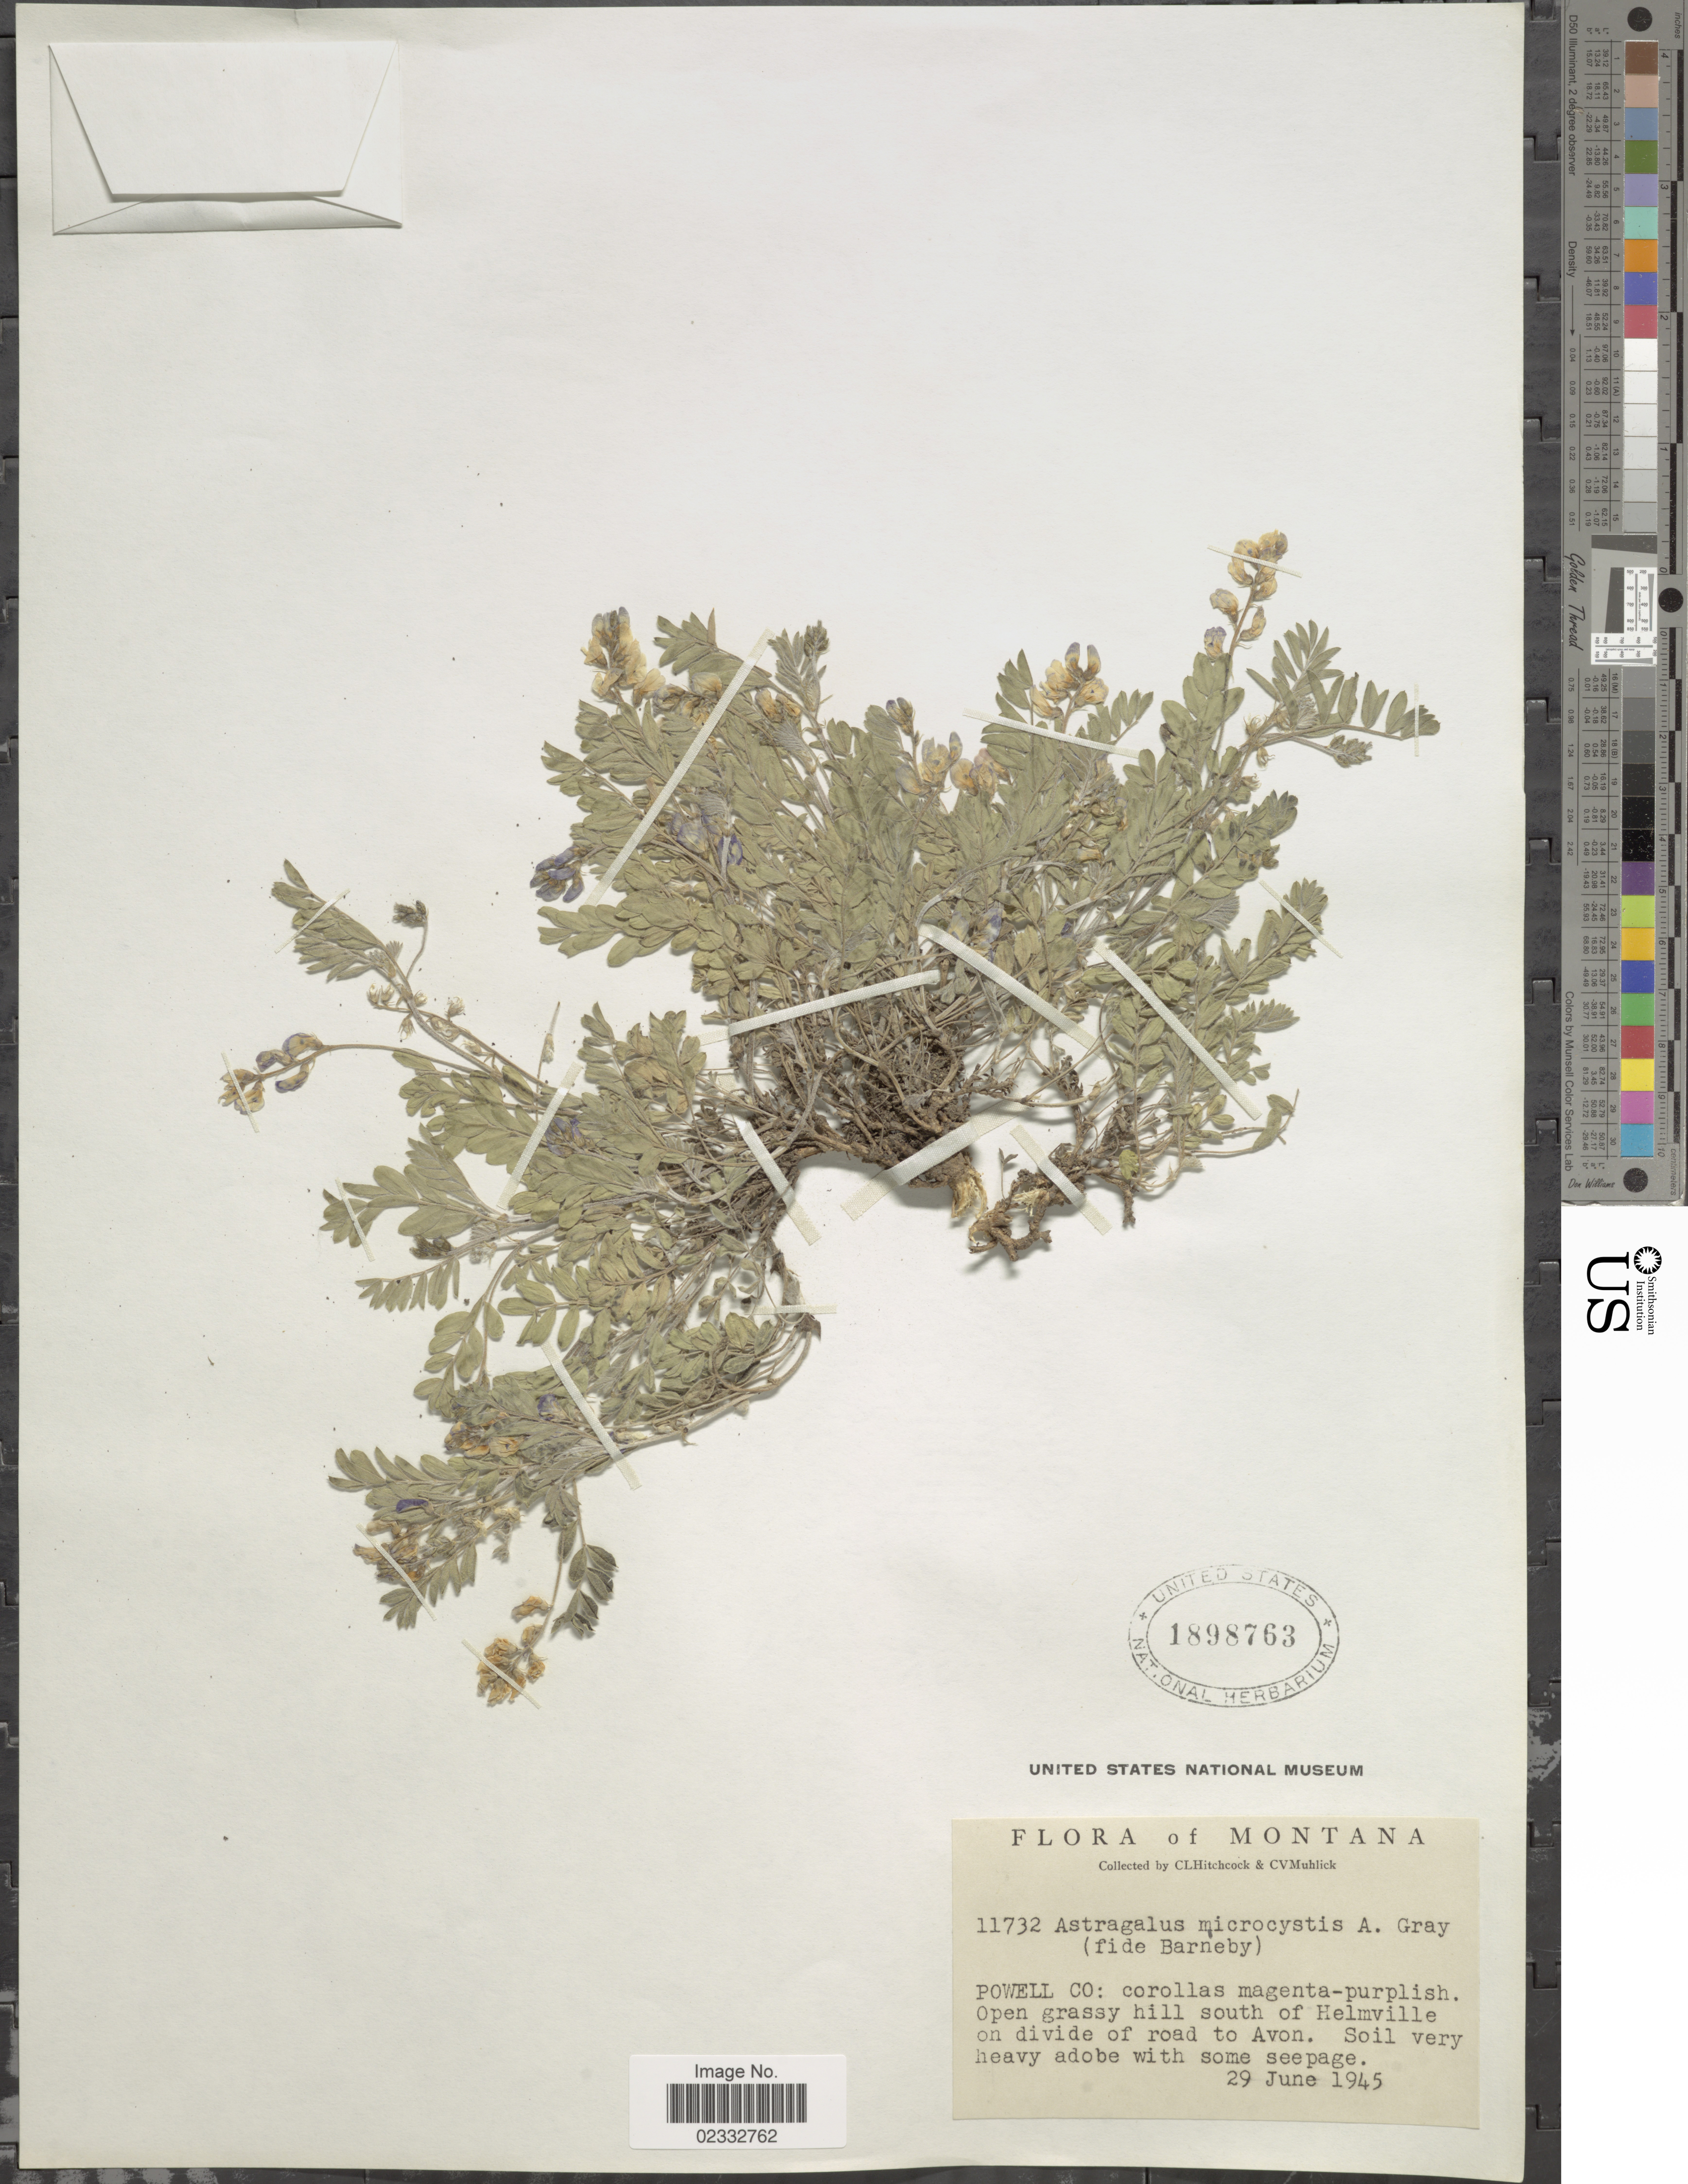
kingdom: Plantae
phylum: Tracheophyta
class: Magnoliopsida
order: Fabales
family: Fabaceae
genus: Astragalus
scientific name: Astragalus microcystis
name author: A. Gray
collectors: C. L. Hitchcock & C. V. Muhlick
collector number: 11732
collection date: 1945-06-29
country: United States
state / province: Montana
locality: Powell Co.: open grassy hill south of Helmville on divide of road to Avon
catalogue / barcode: US 1898763